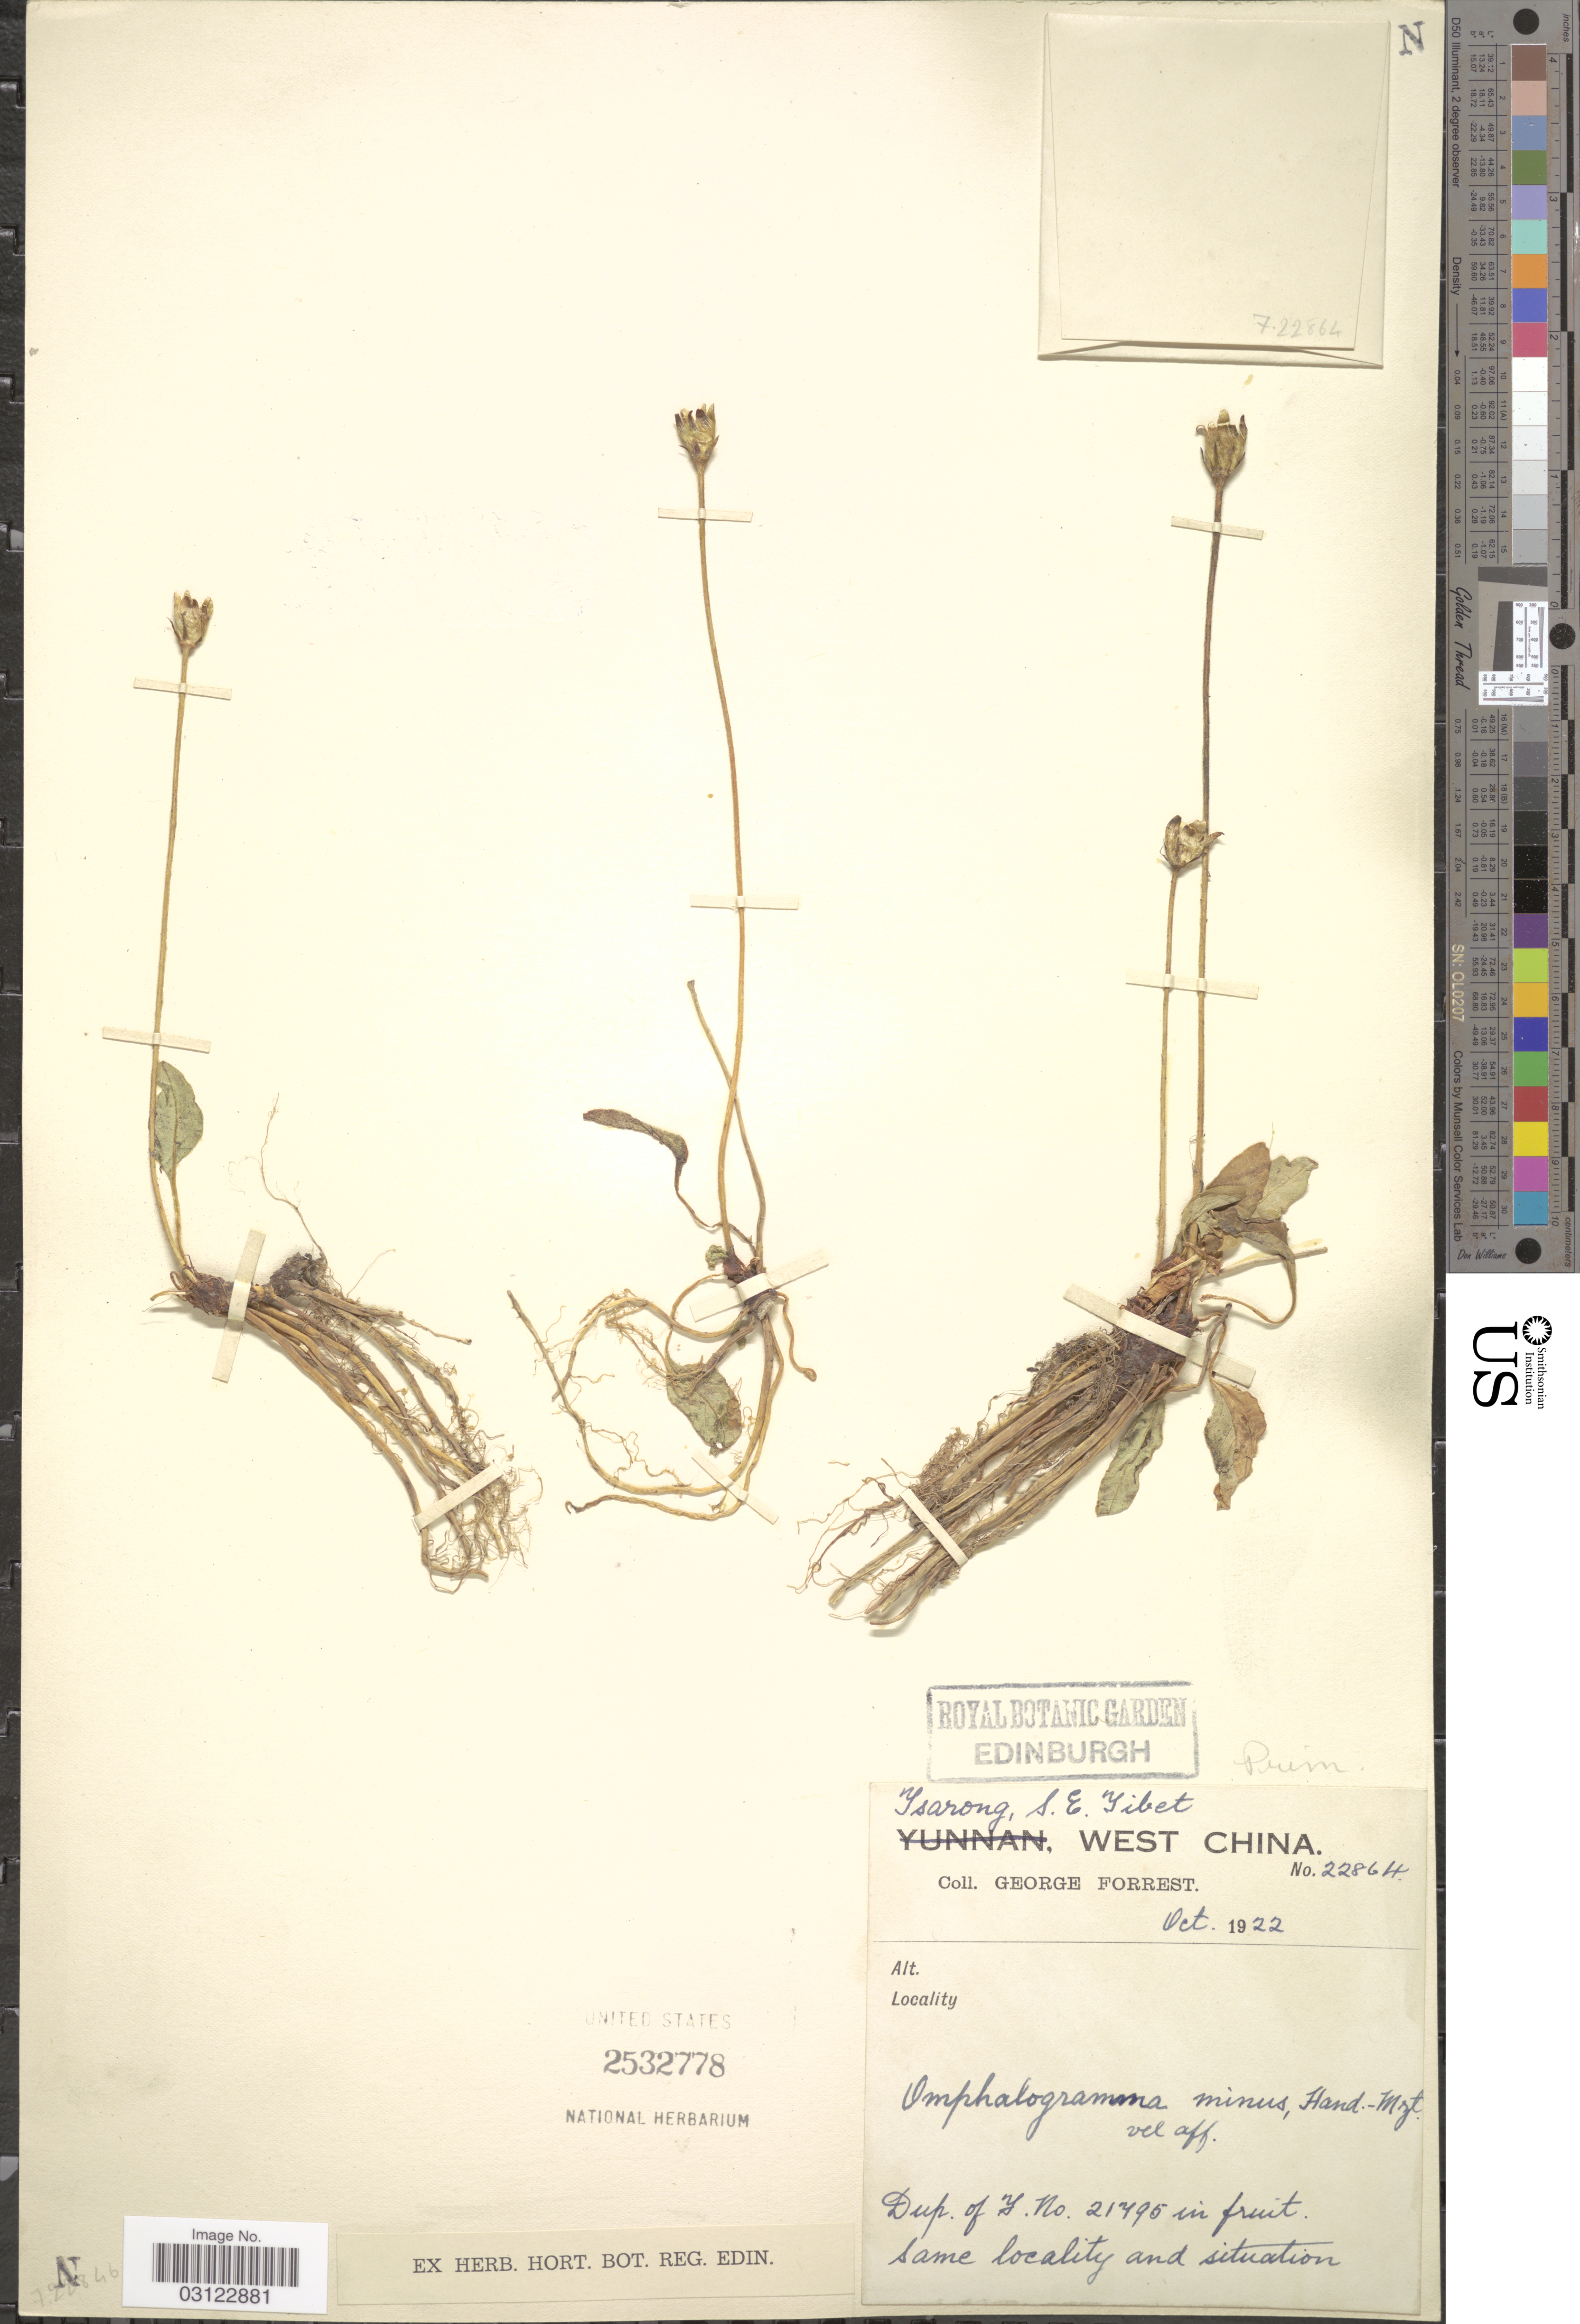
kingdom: Plantae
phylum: Tracheophyta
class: Magnoliopsida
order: Ericales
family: Primulaceae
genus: Omphalogramma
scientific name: Omphalogramma minus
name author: Hand.-Mazz.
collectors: G. Forrest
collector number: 22864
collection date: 1922-10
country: China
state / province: Xizang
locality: Tsarong, S.E. Tibet, West China.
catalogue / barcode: US 2532778